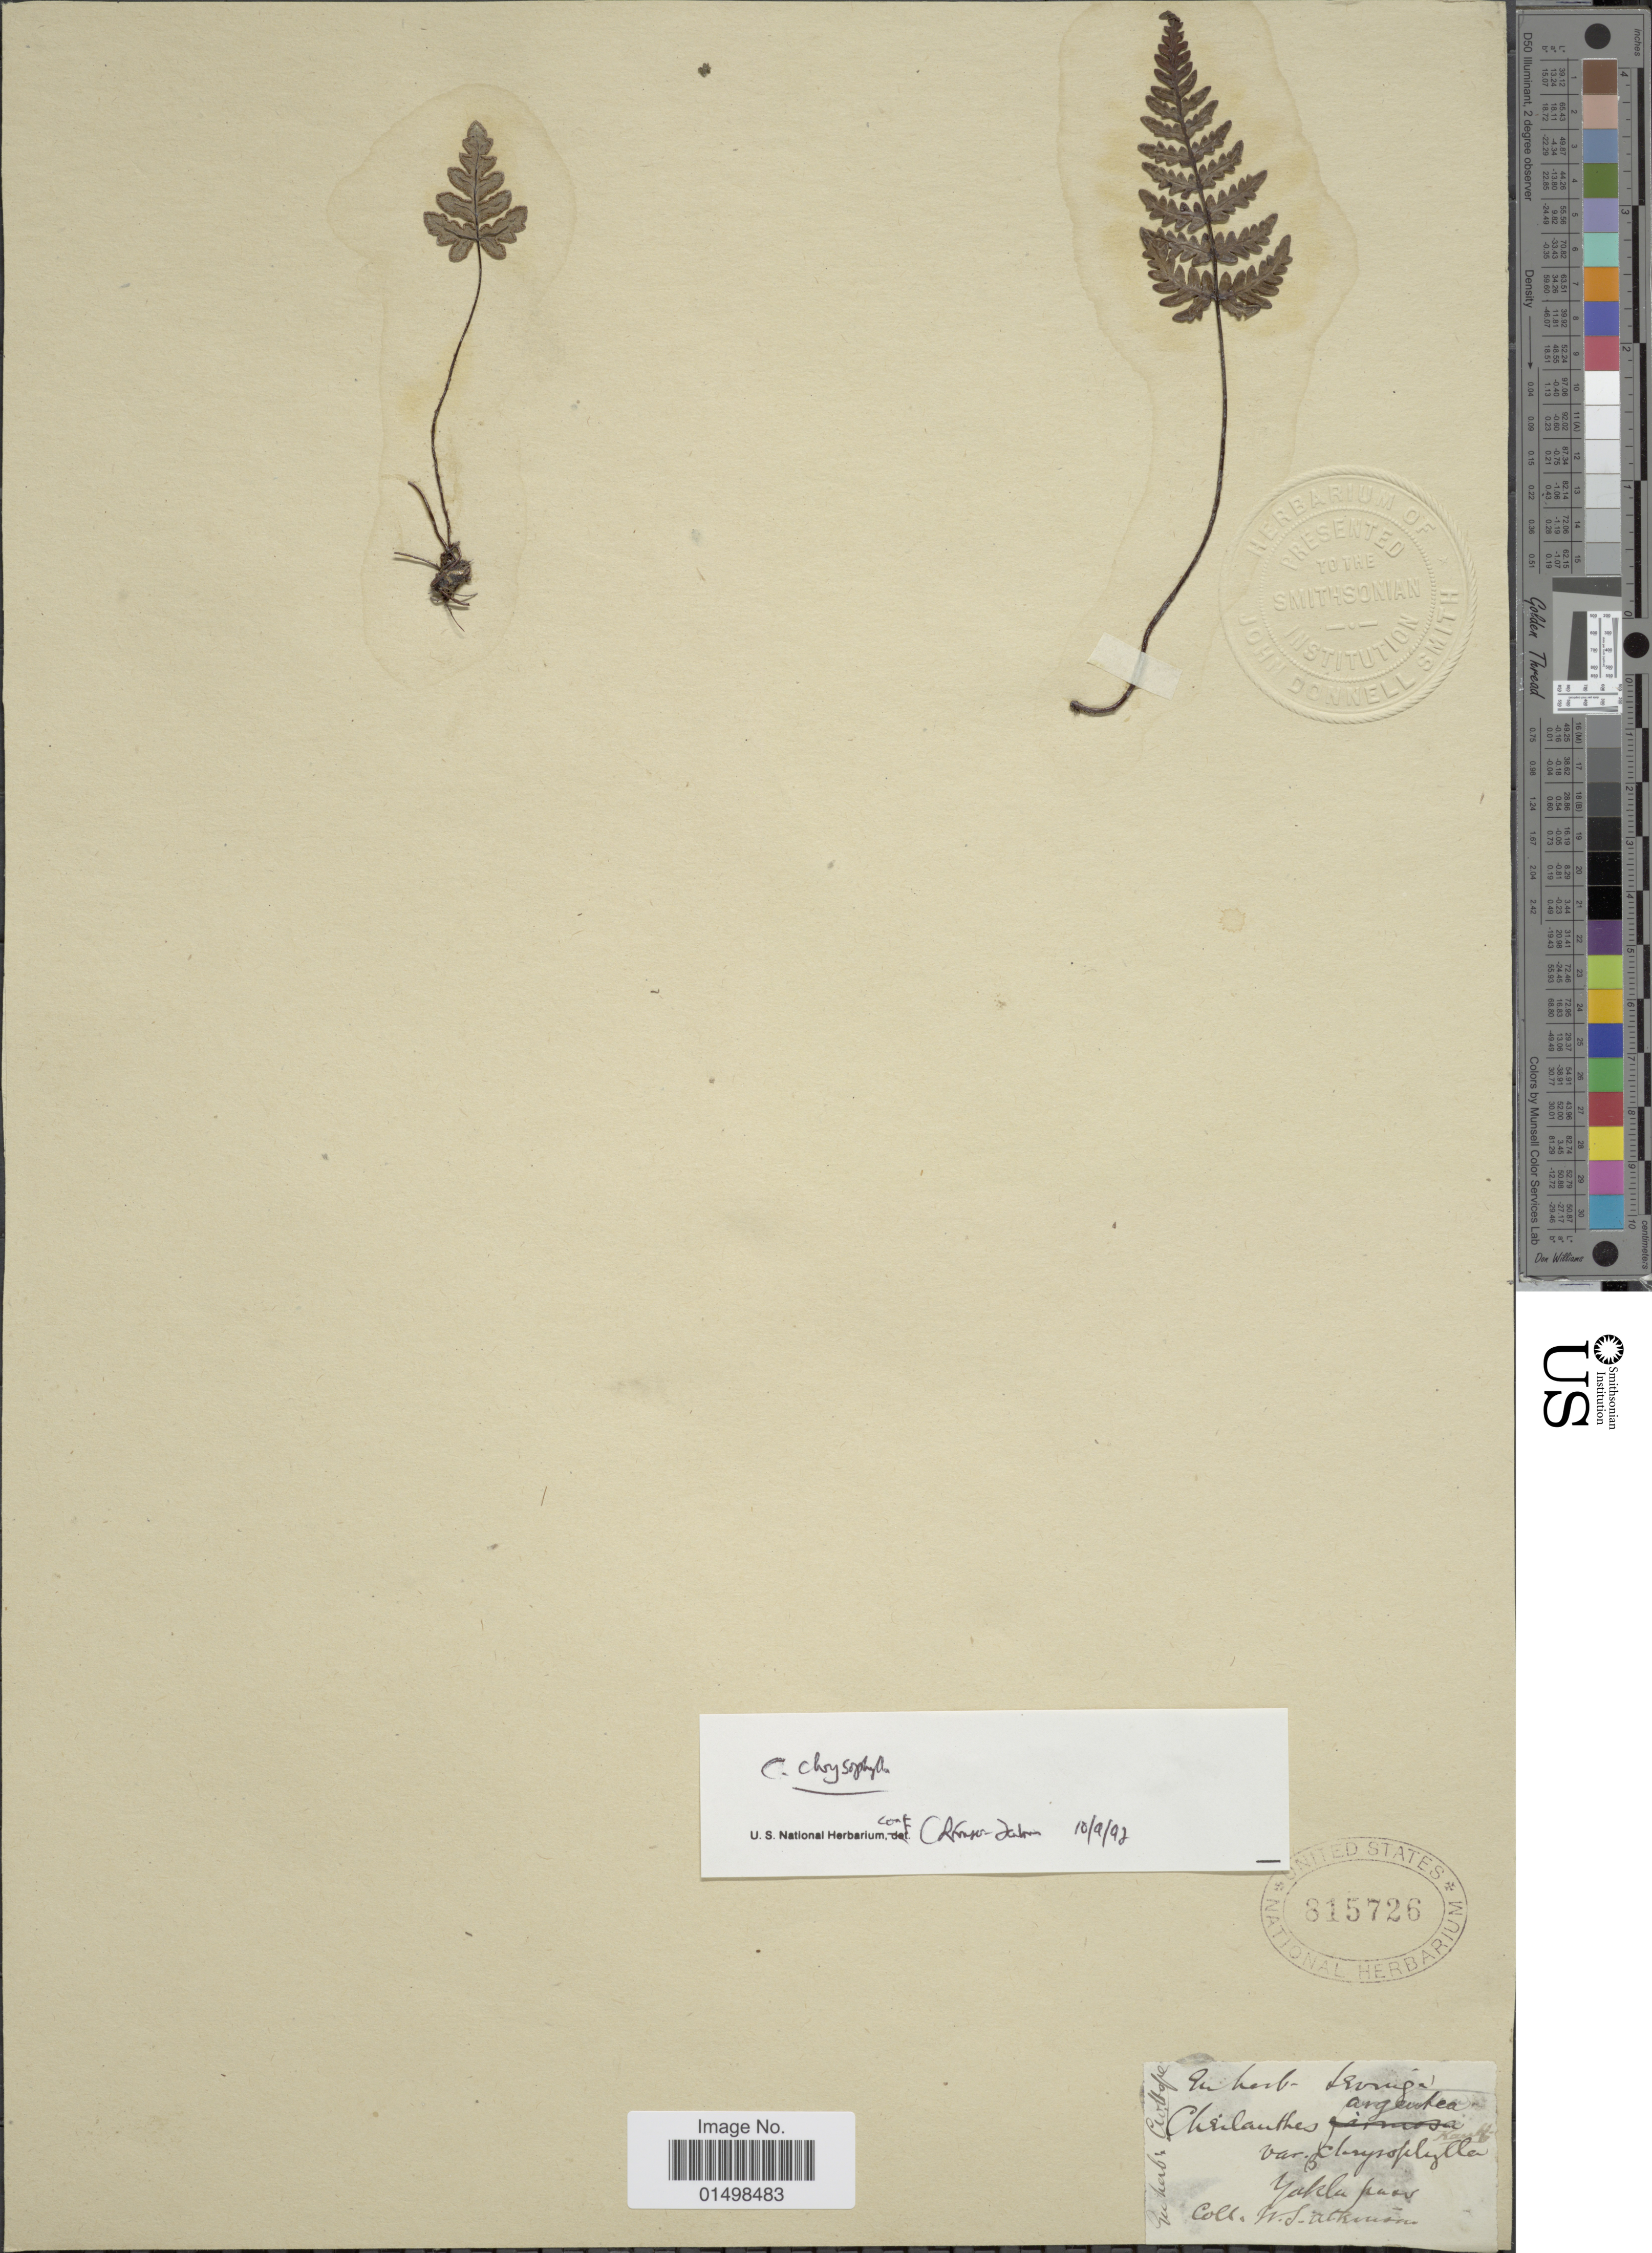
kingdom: Plantae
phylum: Tracheophyta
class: Polypodiopsida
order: Polypodiales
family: Pteridaceae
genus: Aleuritopteris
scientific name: Aleuritopteris chrysophylla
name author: (Hook.) Ching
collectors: W. S. Atkinson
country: India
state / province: Sikkim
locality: Yakla Prov [interpreted]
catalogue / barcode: US 815726